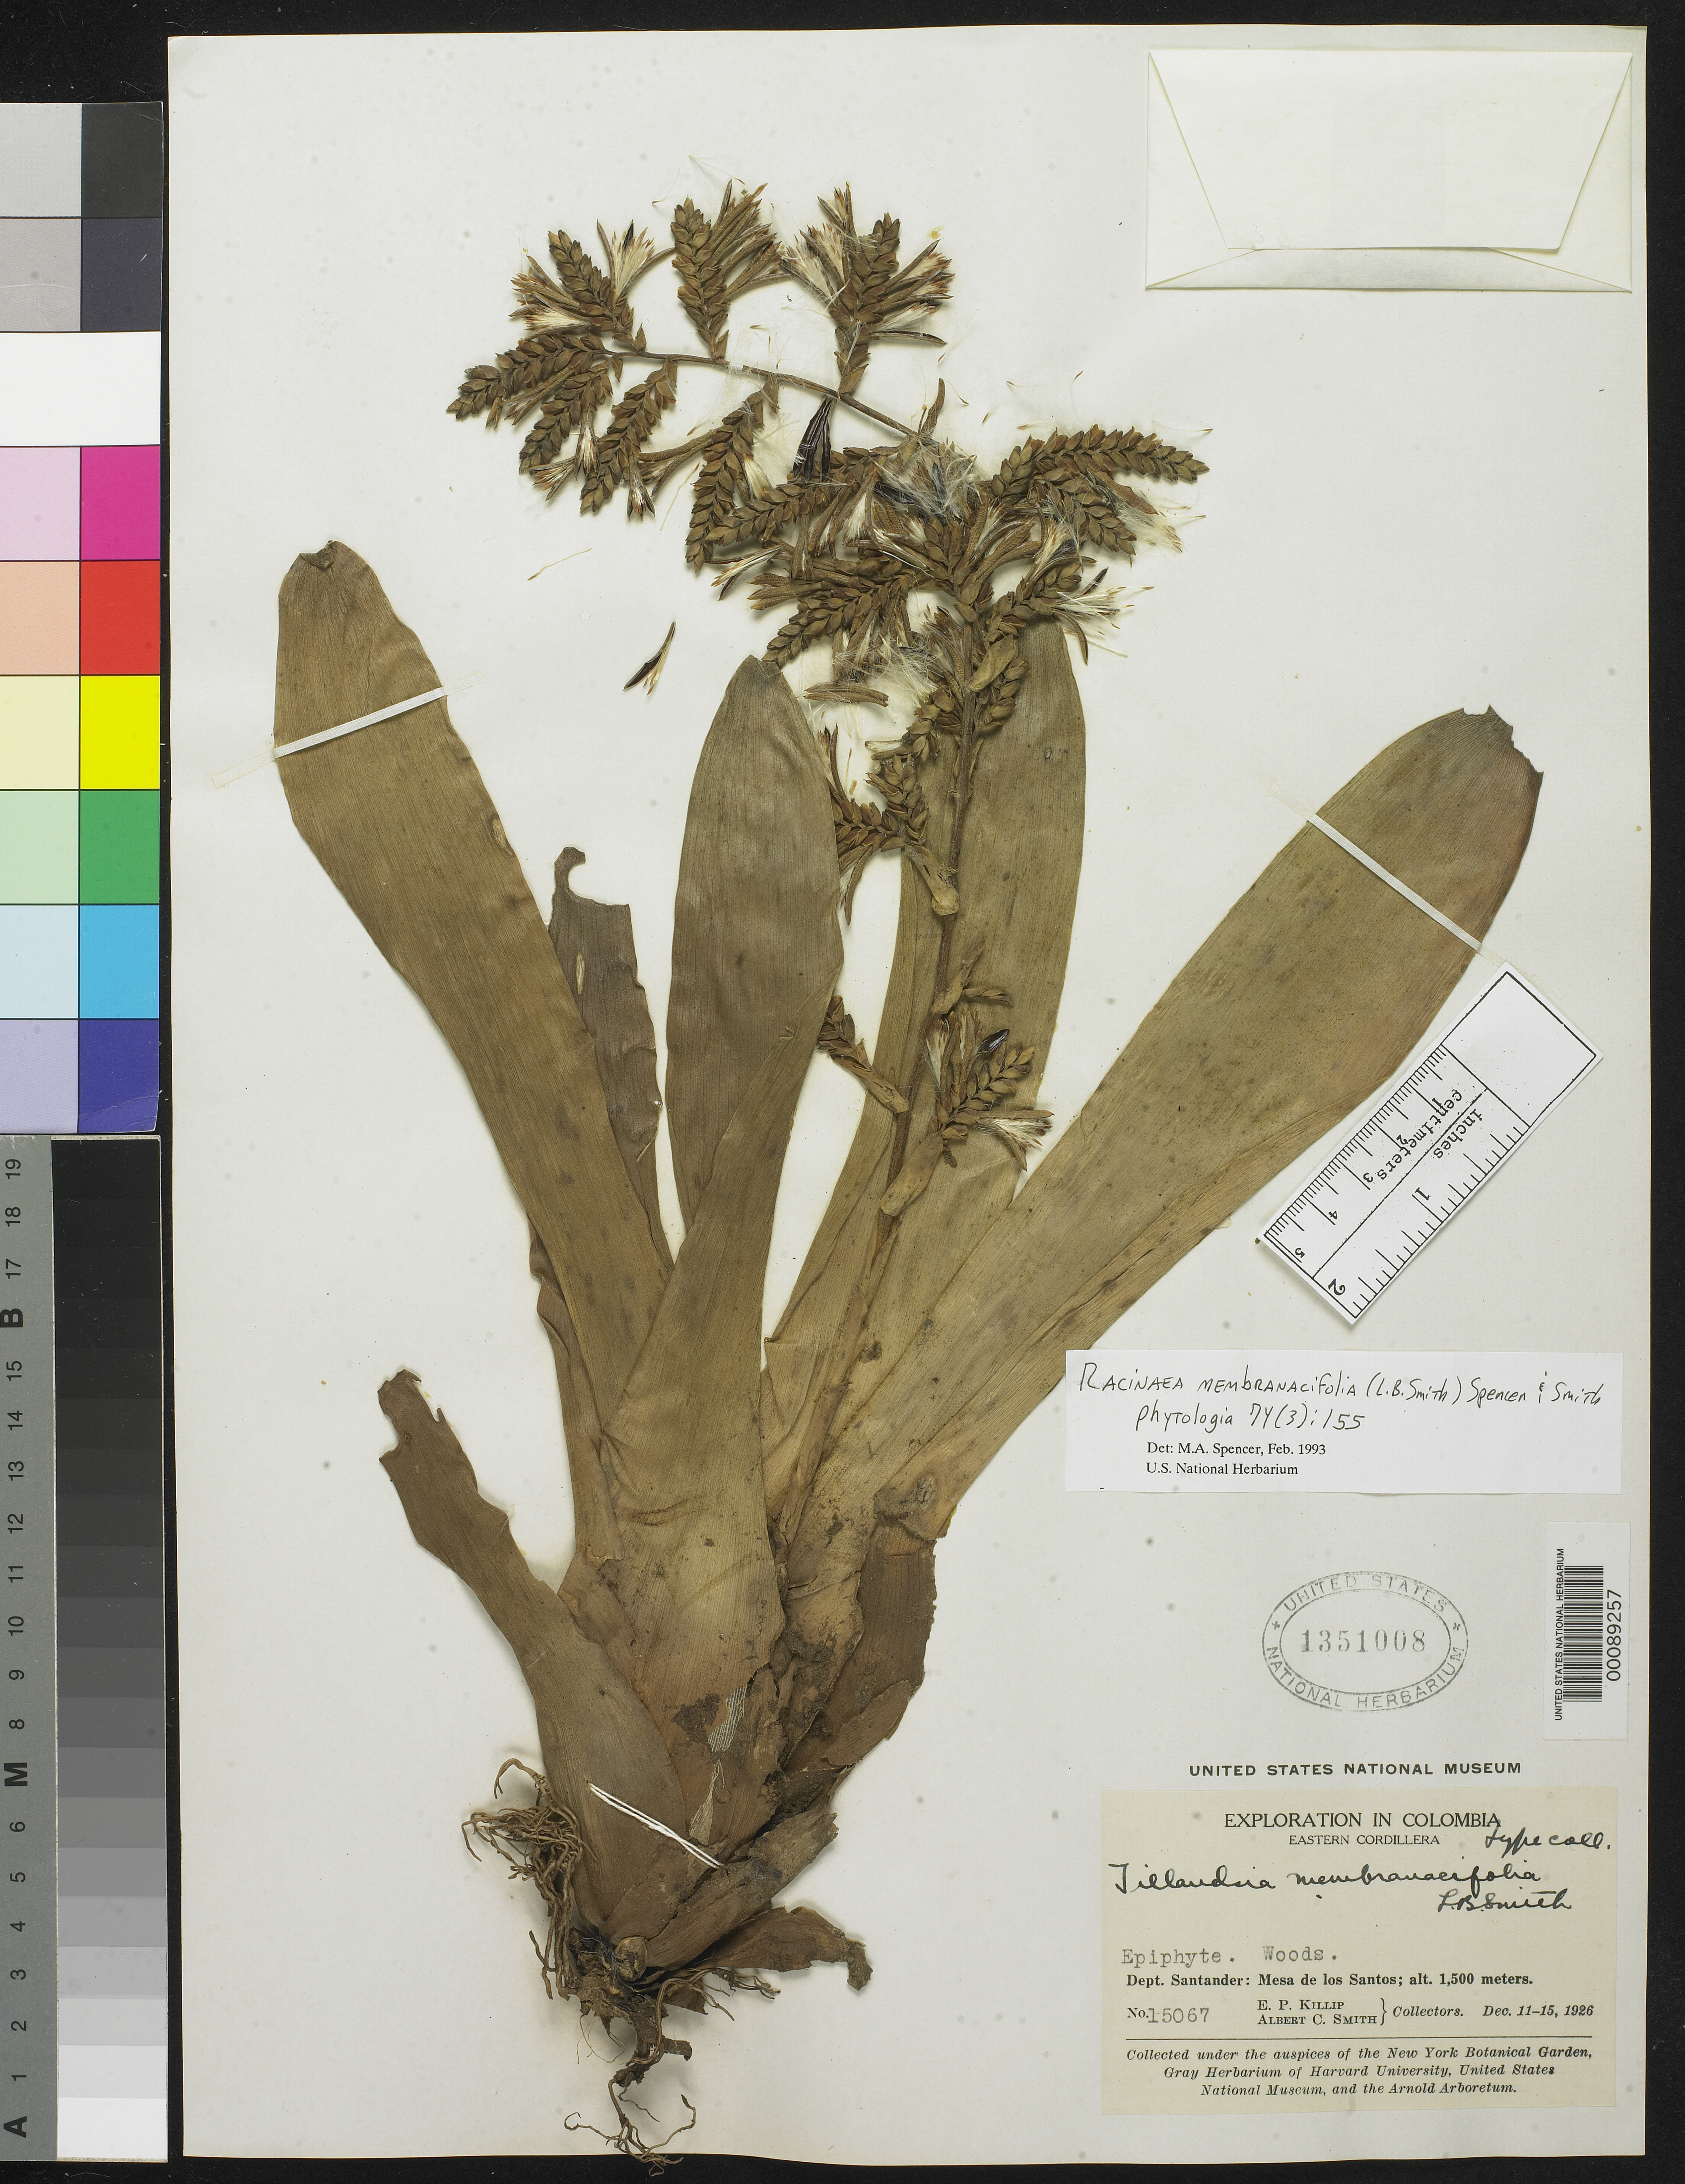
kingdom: Plantae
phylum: Tracheophyta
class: Liliopsida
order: Poales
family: Bromeliaceae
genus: Tillandsia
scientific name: Tillandsia membranacifolia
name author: L.B. Sm.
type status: Isotype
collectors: E. P. Killip & A. C. Smith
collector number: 15067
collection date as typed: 11 Dec 1926 to 15 Dec 1926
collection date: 1926-12-11/1926-12-15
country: Colombia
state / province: Santander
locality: Mesa de Los Santos.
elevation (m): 1500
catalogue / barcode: US 1351008